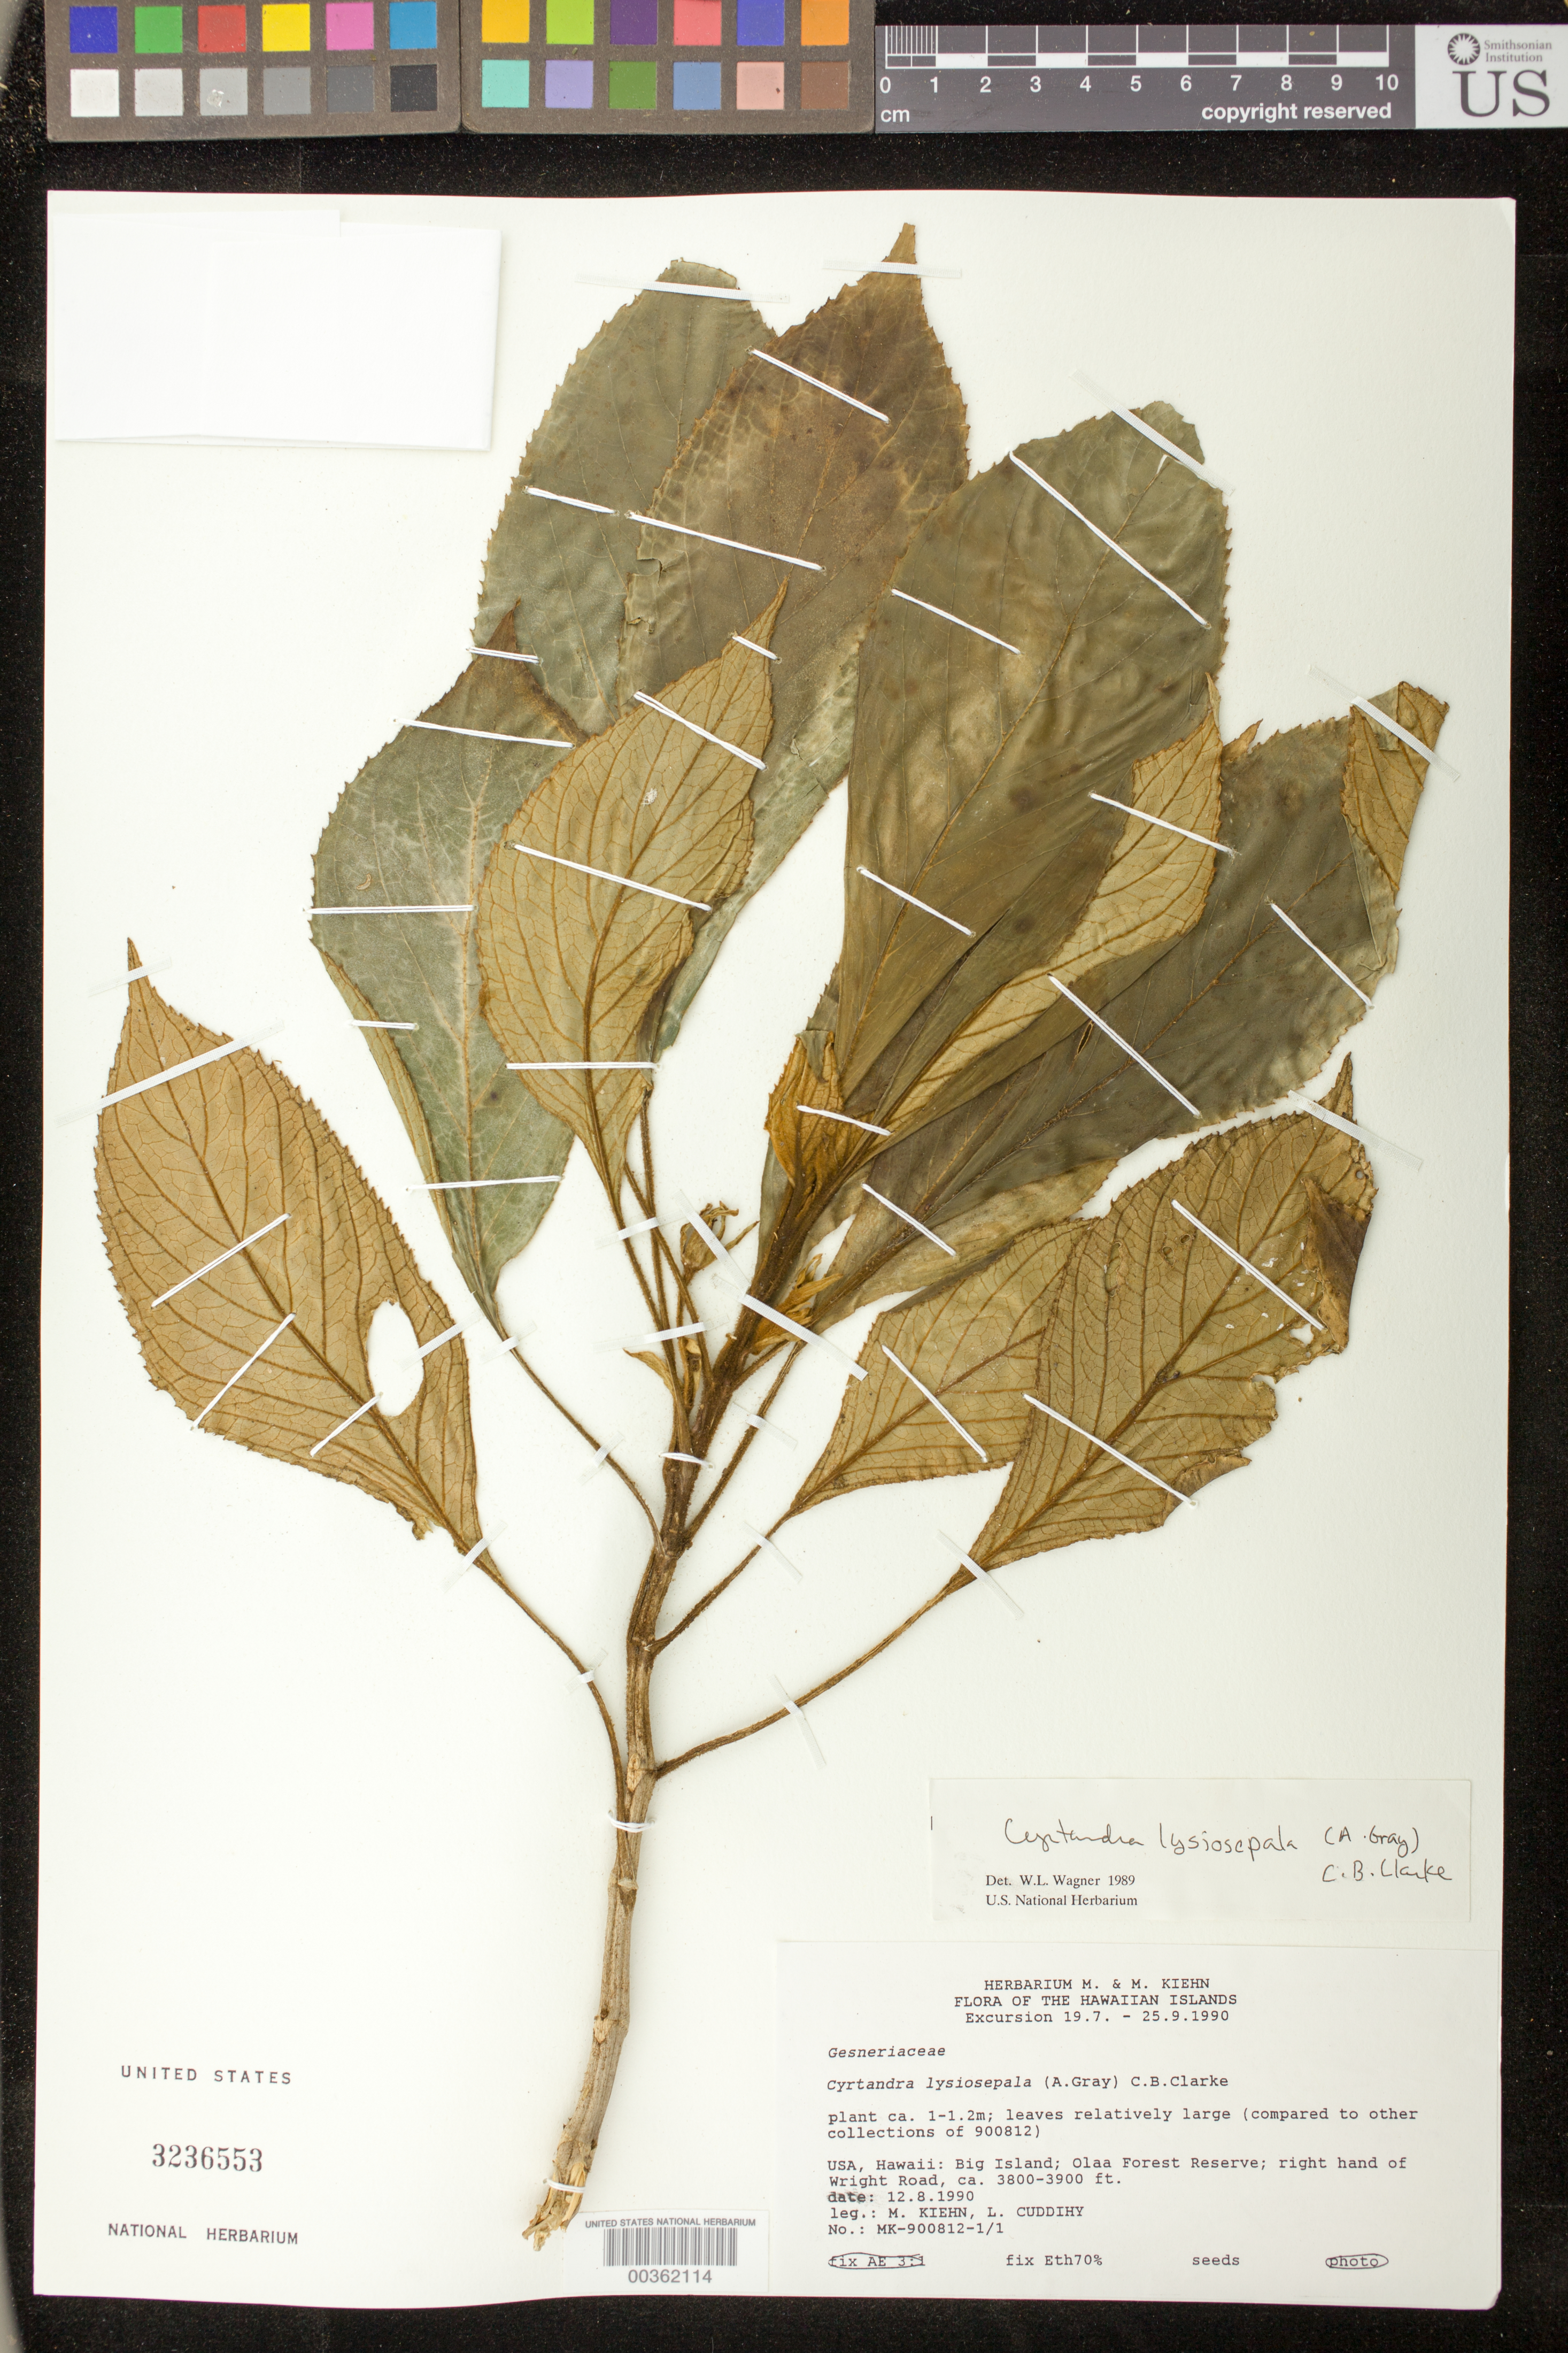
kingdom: Plantae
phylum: Tracheophyta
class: Magnoliopsida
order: Lamiales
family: Gesneriaceae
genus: Cyrtandra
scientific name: Cyrtandra lysiosepala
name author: (A. Gray) C.B. Clarke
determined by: Wagner, W. L., (BOT), Smithsonian Institution - National Museum of Natural History (UNITED STATES)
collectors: M. Kiehn & L. Cuddihy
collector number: MK- 900812 -1/1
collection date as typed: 12 Aug 1990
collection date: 1990-08-12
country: United States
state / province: Hawaii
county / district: Hawaii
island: Hawaii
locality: Big Island; Olaa Forest Reserve; left hand of Wright Road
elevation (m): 1158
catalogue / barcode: US 3236553